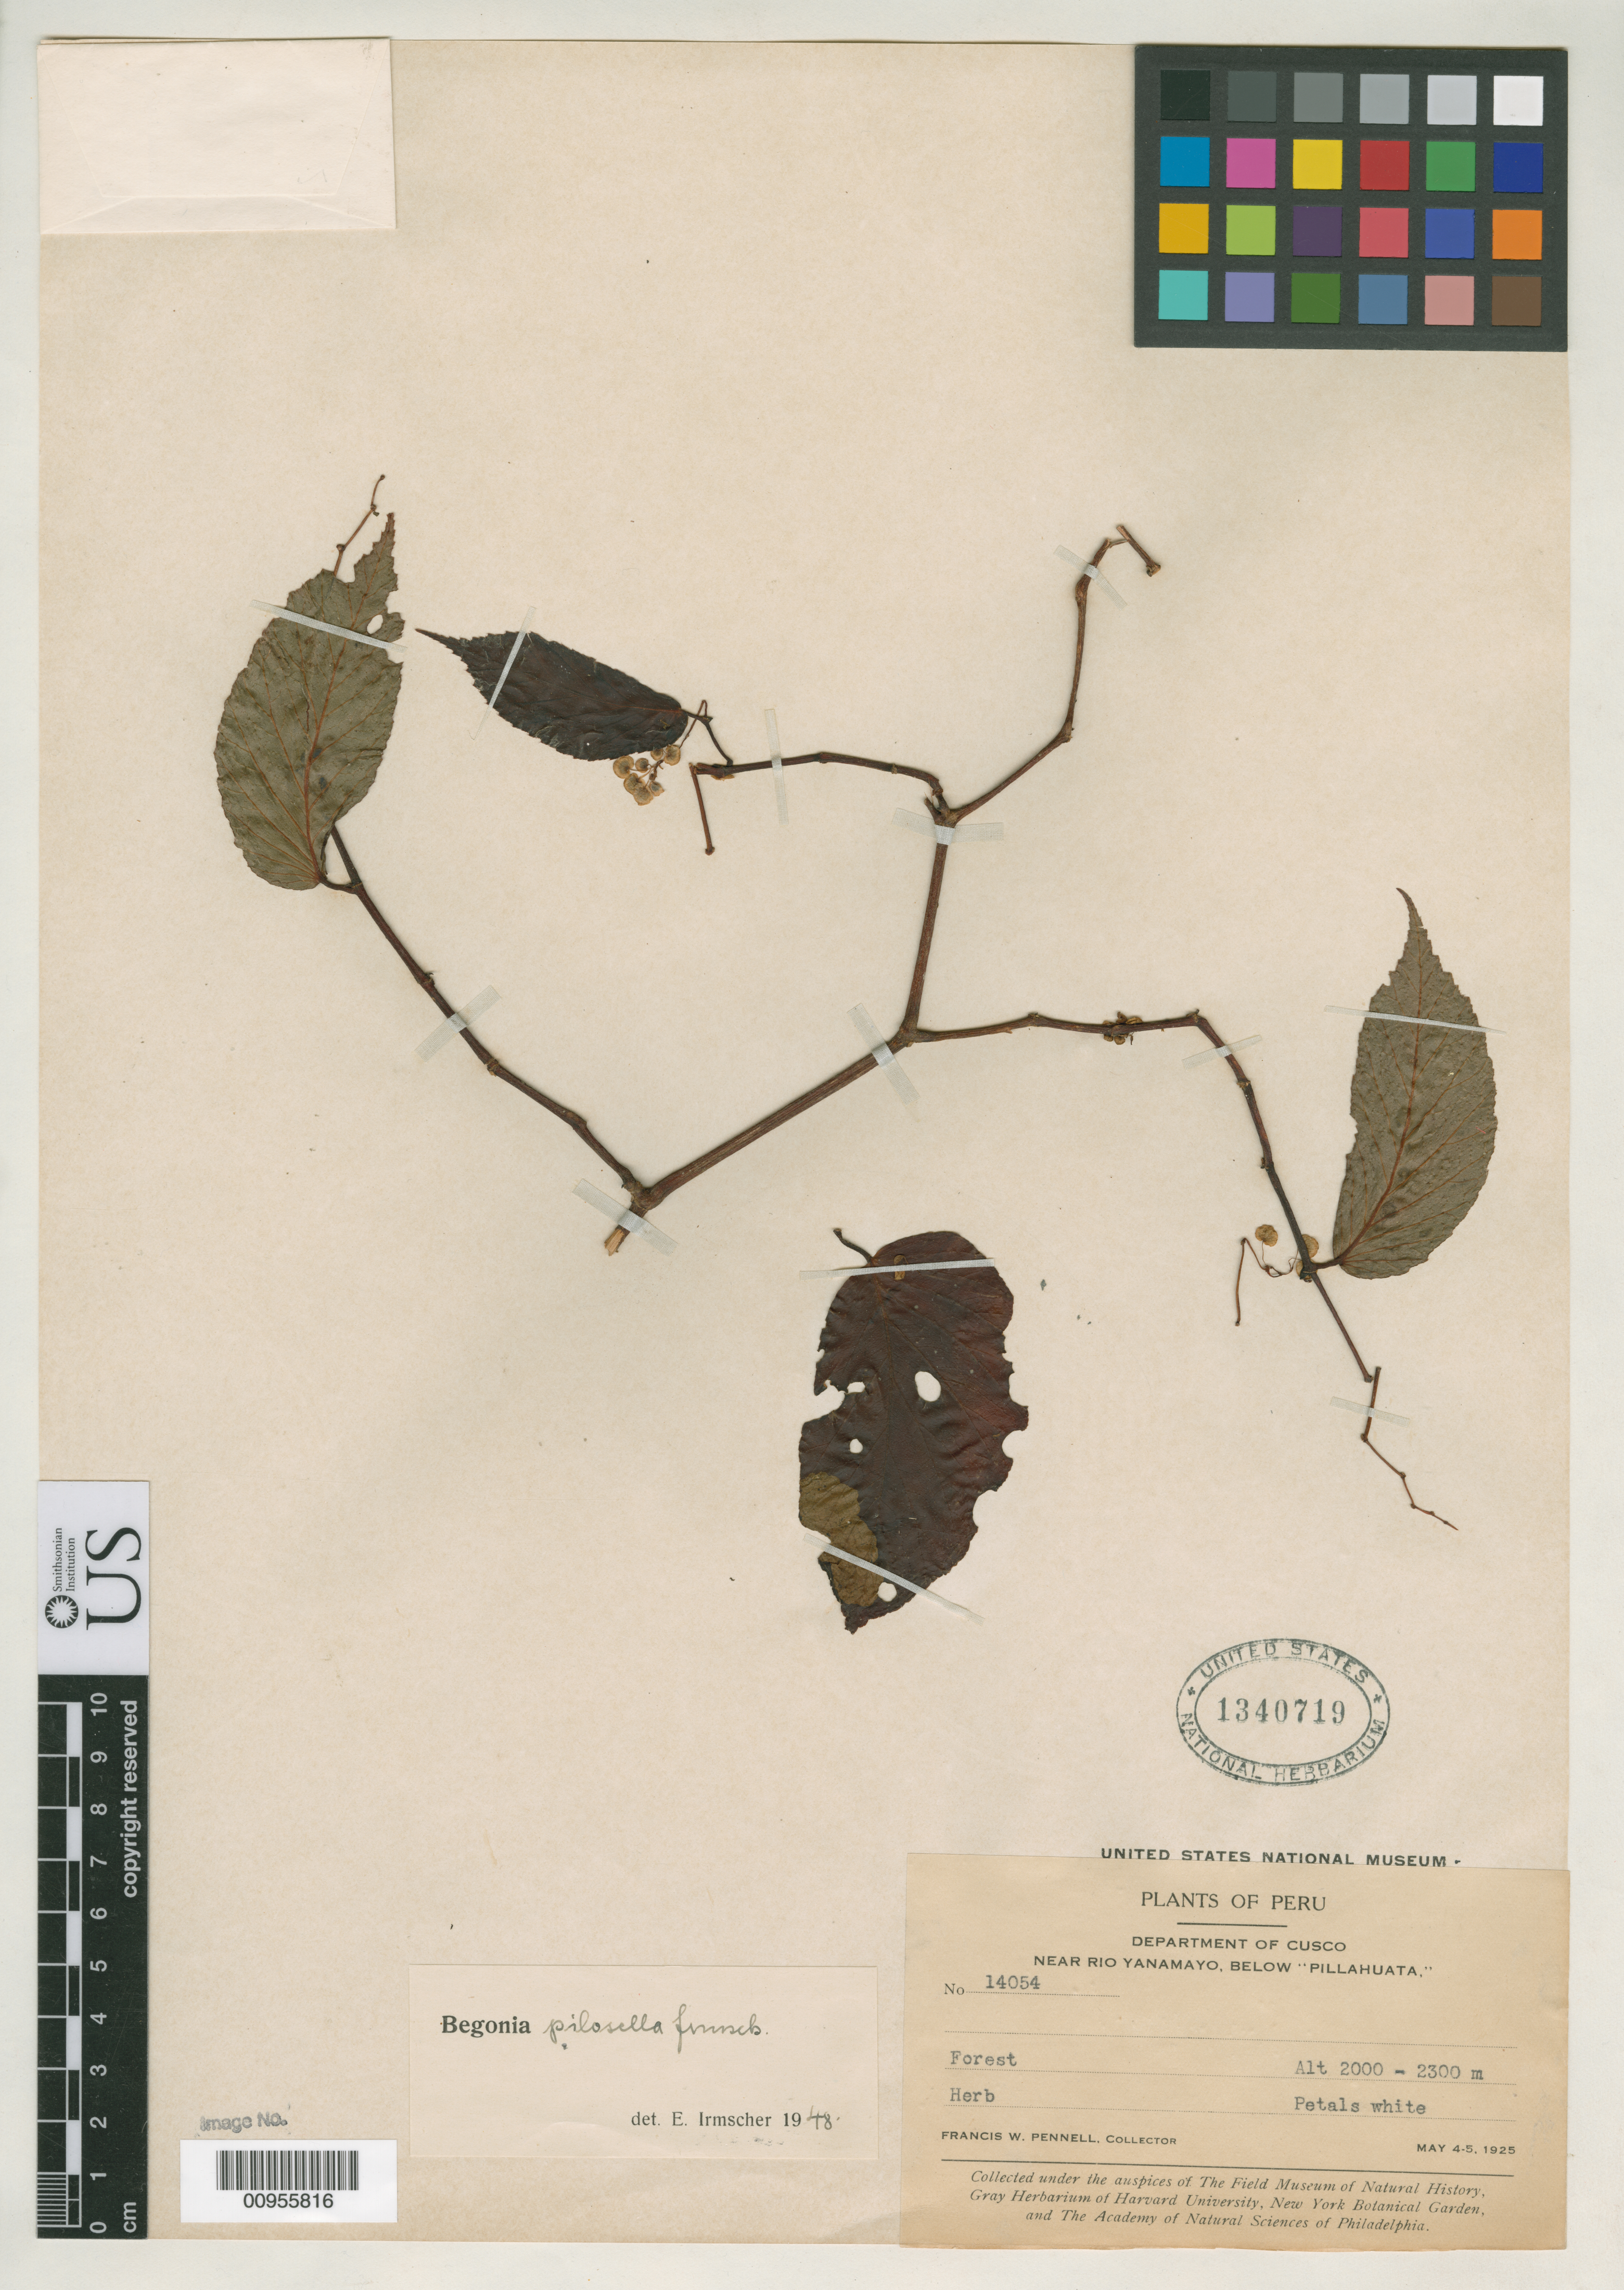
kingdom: Plantae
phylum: Tracheophyta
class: Magnoliopsida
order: Cucurbitales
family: Begoniaceae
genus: Begonia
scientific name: Begonia pilosella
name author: Irmsch.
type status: Syntype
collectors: F. W. Pennell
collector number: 14054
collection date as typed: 04 May 1925 to 05 May 1925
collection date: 1925-05-04/1925-05-05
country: Peru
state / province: Cusco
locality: near Río Yanamayo, below Pillahuata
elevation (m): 2000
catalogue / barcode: US 1340719